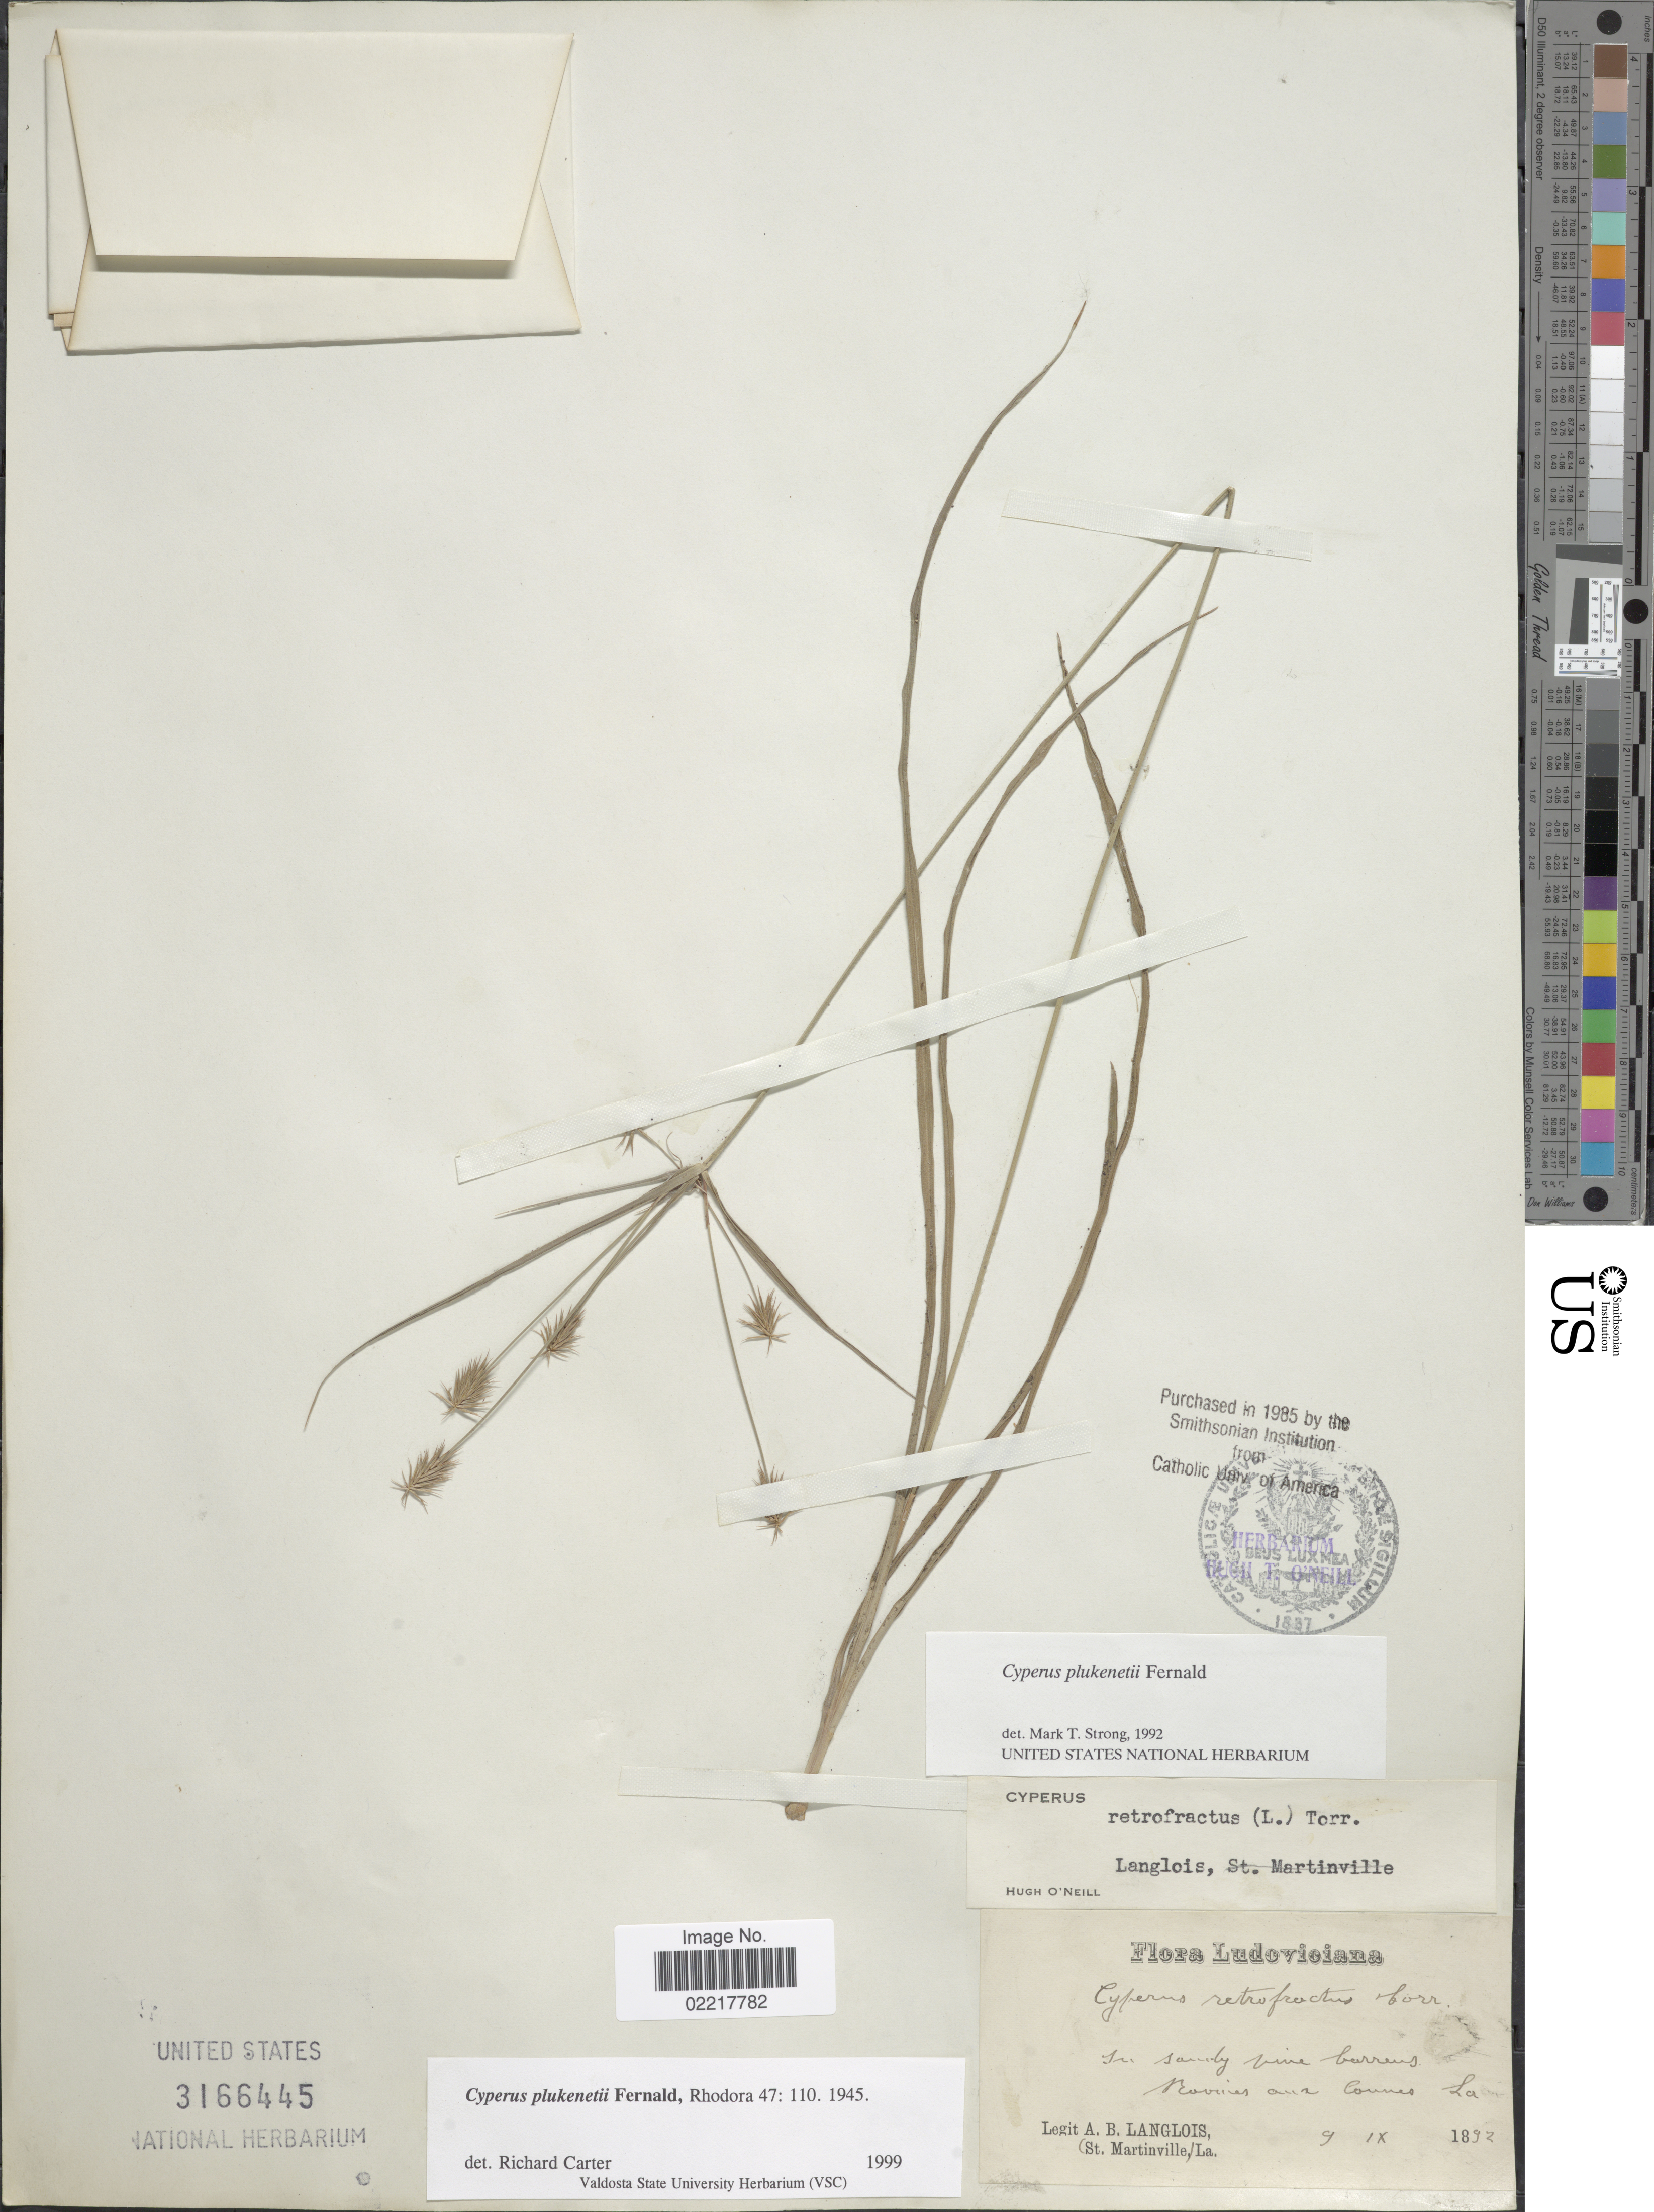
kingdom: Plantae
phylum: Tracheophyta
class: Liliopsida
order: Poales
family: Cyperaceae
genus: Cyperus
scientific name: Cyperus plukenetii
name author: Fernald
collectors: A. Langlois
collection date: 1892-09-09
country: United States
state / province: Louisiana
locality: In sandy Pine Barren Ravines aur Connes La.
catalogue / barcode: US 3166445